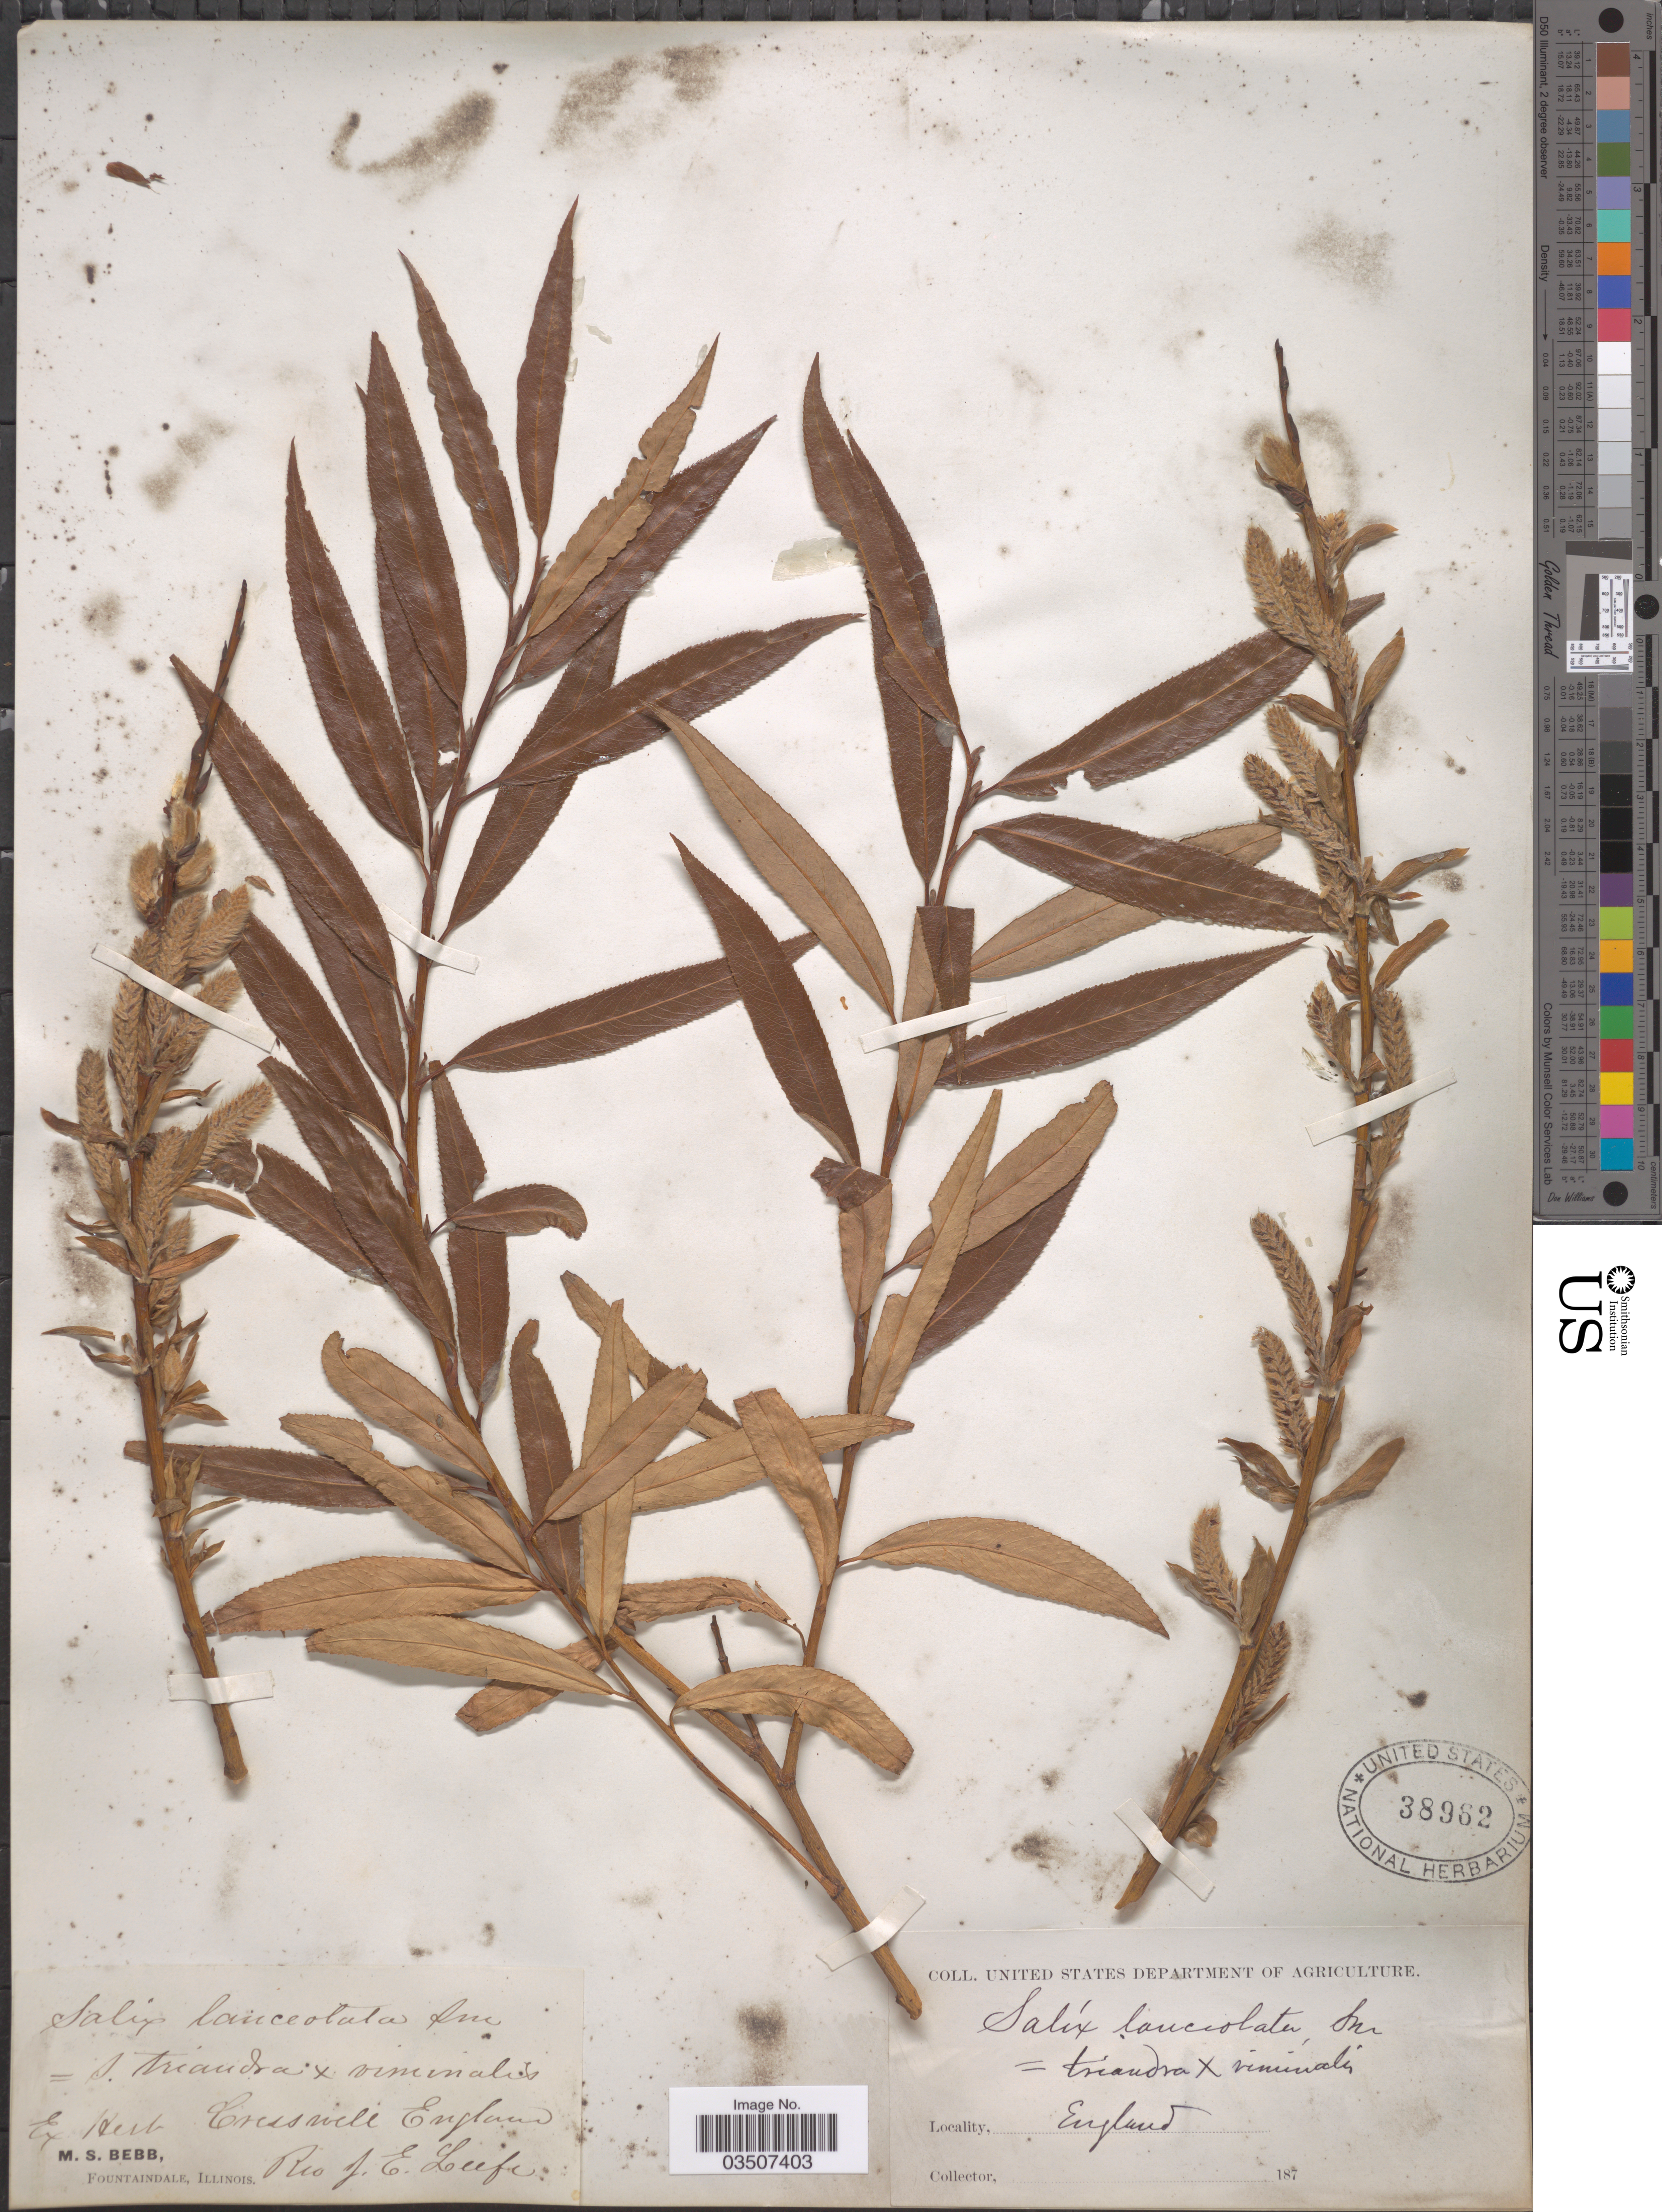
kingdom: Plantae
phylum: Tracheophyta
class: Magnoliopsida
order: Malpighiales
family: Salicaceae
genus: Salix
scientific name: Salix triandra x S. viminalis L.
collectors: J. Leefe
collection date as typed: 187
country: United Kingdom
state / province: England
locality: Cresswell.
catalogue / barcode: US 38962